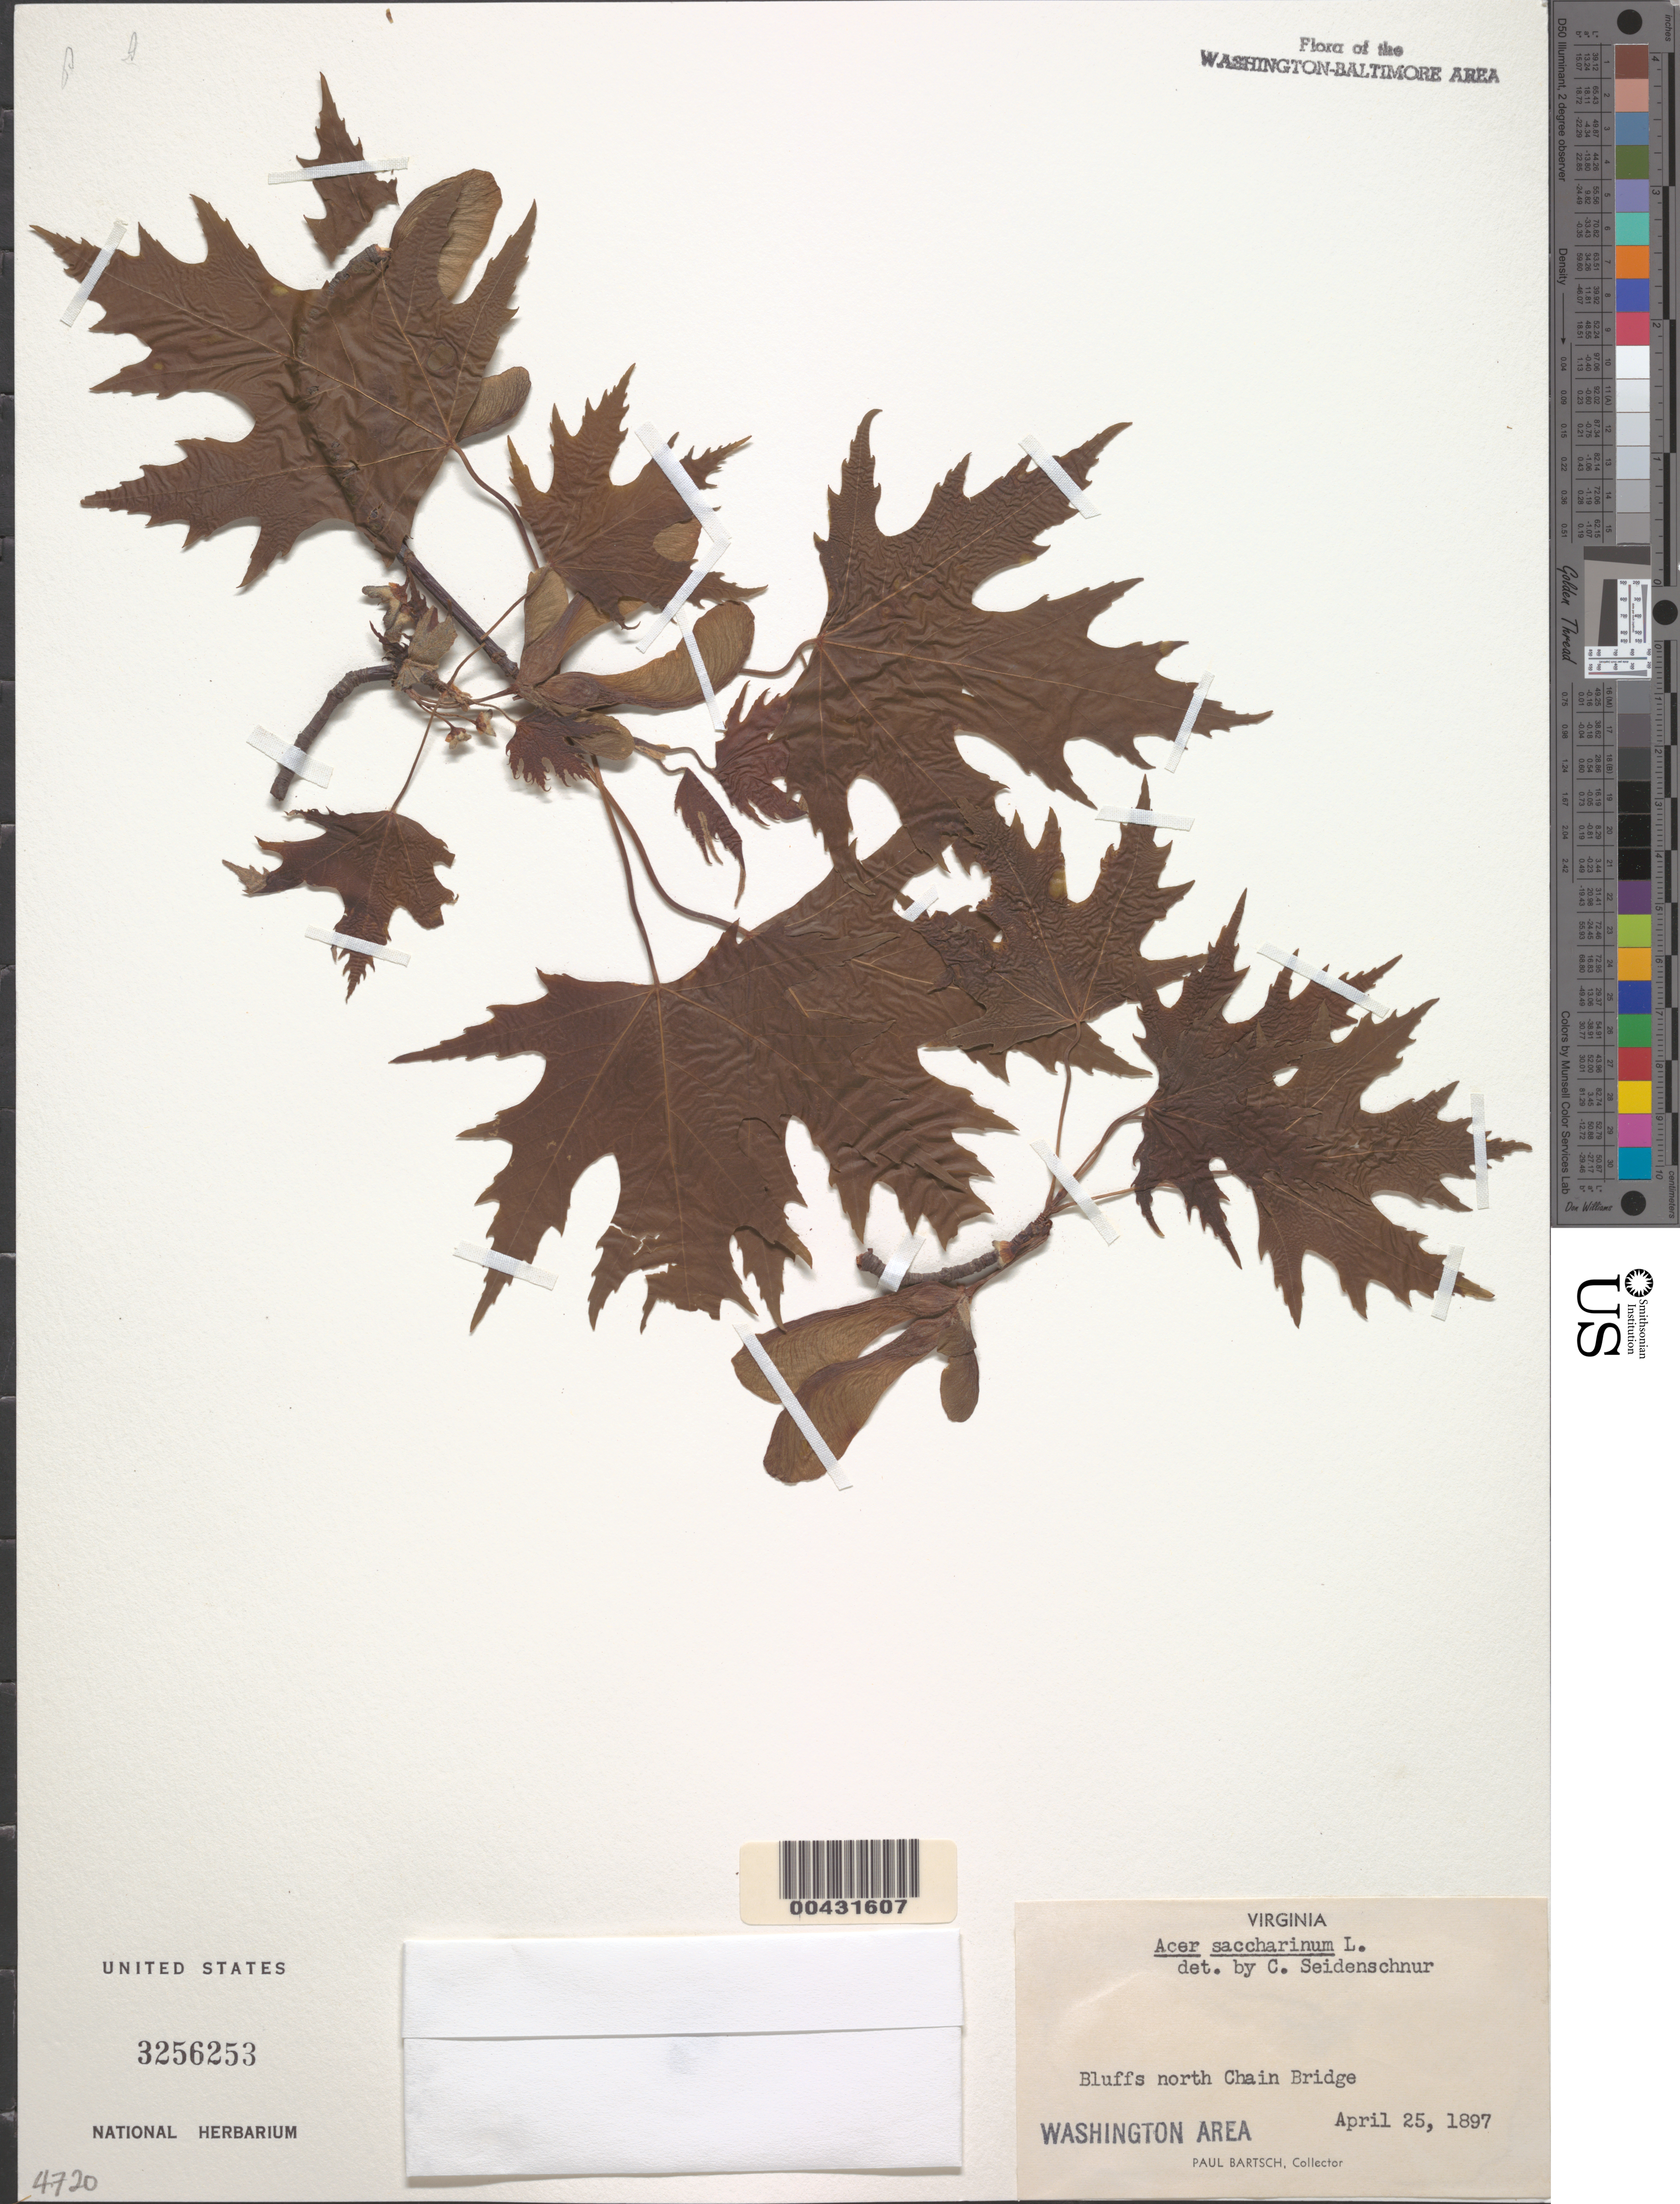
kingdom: Plantae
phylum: Tracheophyta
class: Magnoliopsida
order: Sapindales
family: Sapindaceae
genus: Acer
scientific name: Acer saccharinum subsp. floridanum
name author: (Chapm.) Wesm.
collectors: P. Bartsch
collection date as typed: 25 Apr 1897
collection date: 1897-04-25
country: United States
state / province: Virginia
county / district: Arlington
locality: N of Chain Bridge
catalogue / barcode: US 3256253